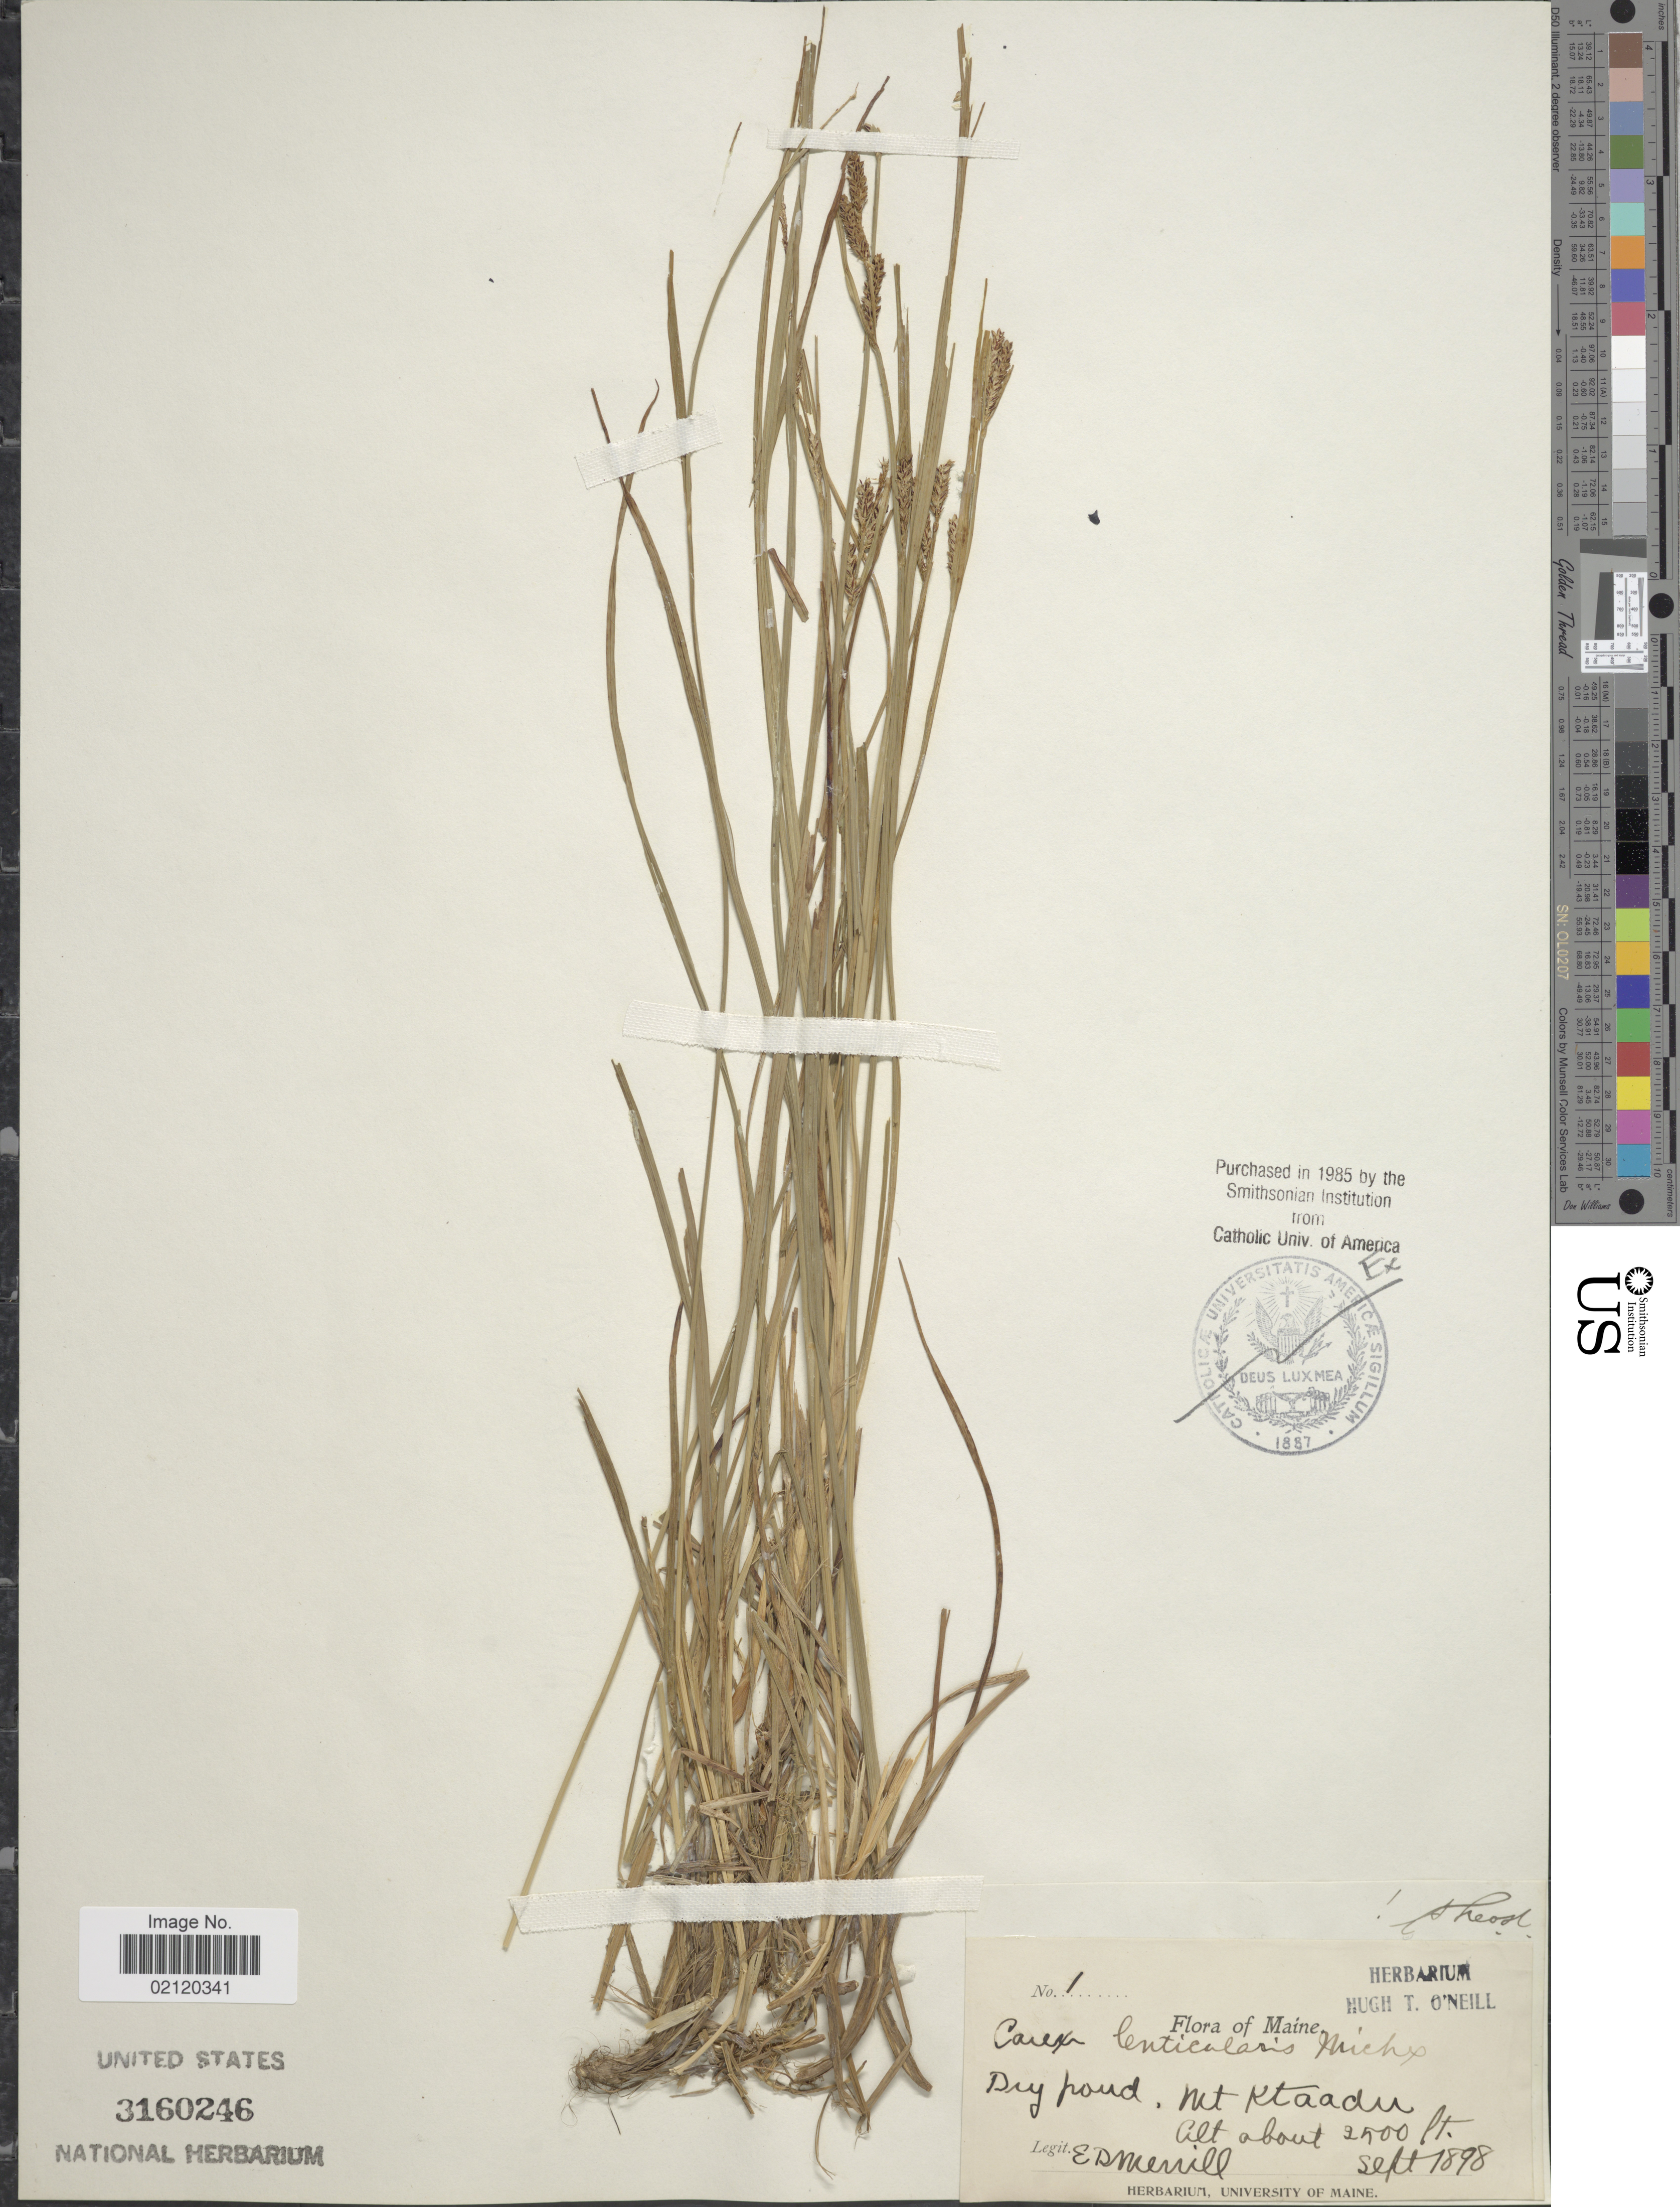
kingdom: Plantae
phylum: Tracheophyta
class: Liliopsida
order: Poales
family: Cyperaceae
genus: Carex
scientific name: Carex lenticularis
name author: Michx.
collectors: E. D. Merrill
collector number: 1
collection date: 1898-09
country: United States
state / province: Maine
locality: Mt. Ktaadn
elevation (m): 1067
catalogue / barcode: US 3160246